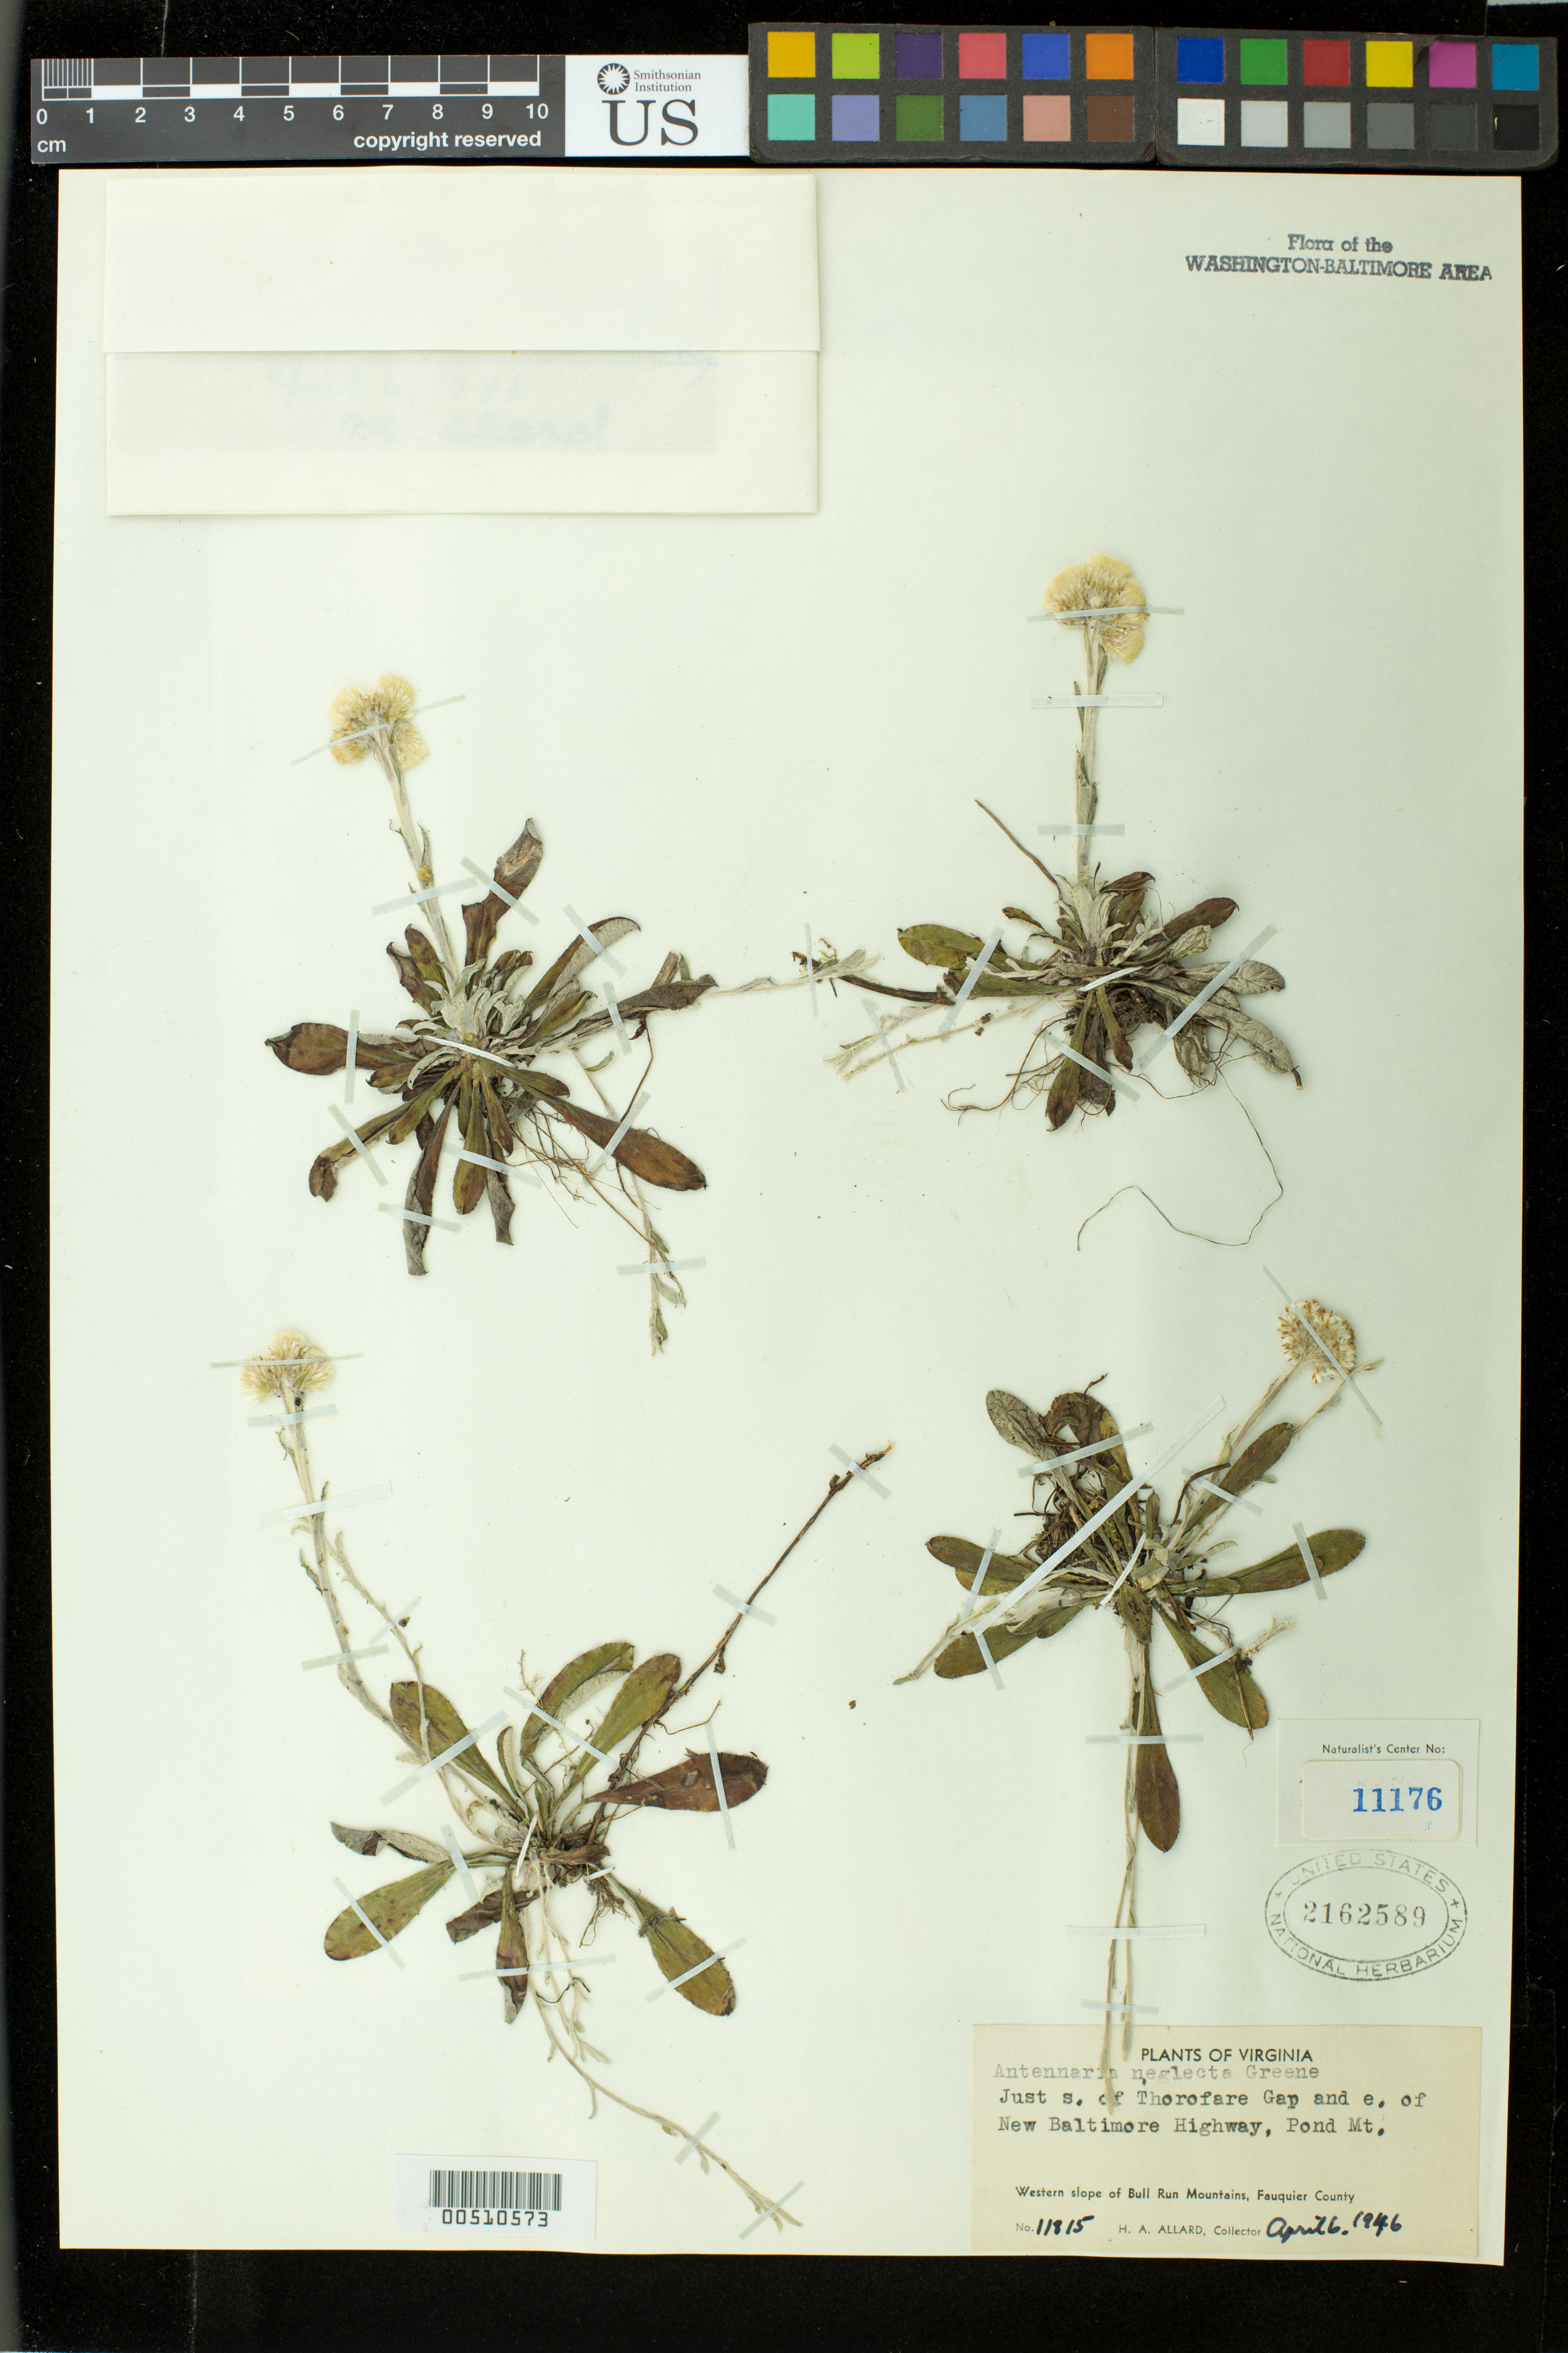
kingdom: Plantae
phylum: Tracheophyta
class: Magnoliopsida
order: Asterales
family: Asteraceae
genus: Antennaria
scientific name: Antennaria neglecta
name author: Greene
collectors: H. A. Allard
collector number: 11815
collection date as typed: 06 Apr 1946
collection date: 1946-04-06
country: United States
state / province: Virginia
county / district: Fauquier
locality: E of New Baltimore Highway, Pond Mt., S of Thorofare Gap, W slope of Bull Run Mts. Bull Run Mts.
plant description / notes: Specimens returned from Naturalist Center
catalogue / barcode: US 2162589